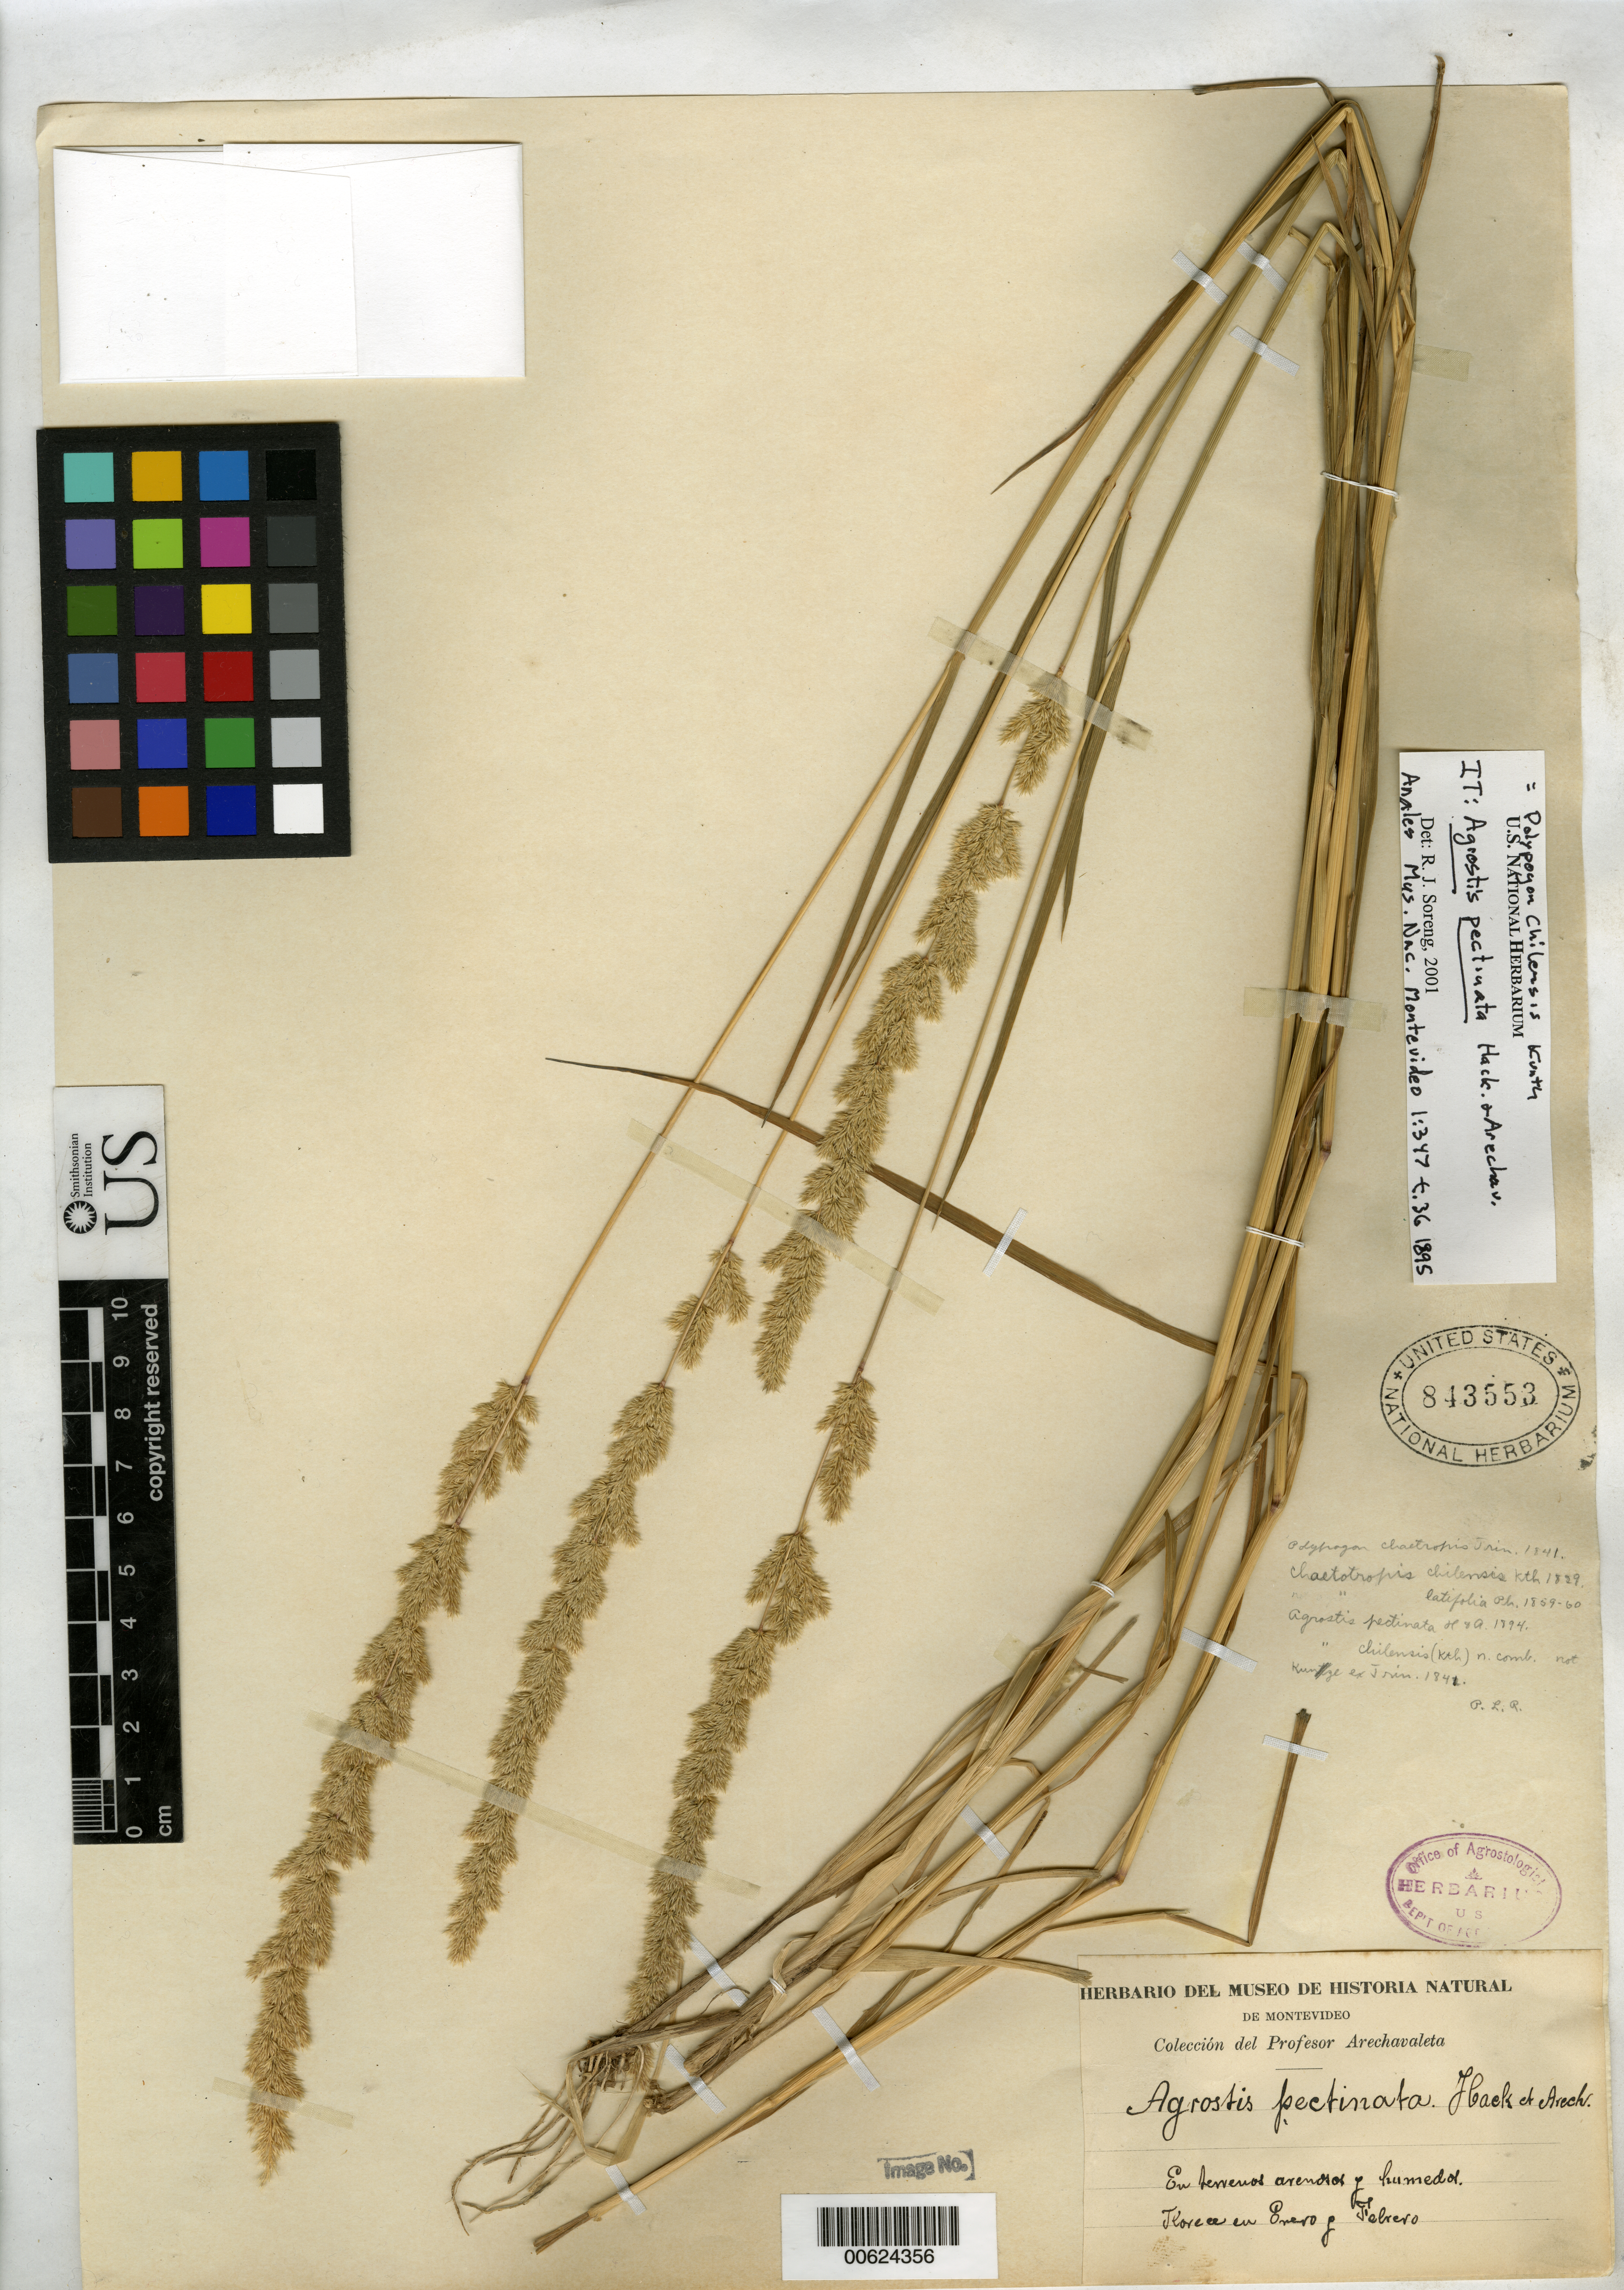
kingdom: Plantae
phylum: Tracheophyta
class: Liliopsida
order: Poales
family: Poaceae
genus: Agrostis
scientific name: Agrostis pectinata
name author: Hack. & Arechav.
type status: Syntype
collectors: J. Arechavaleta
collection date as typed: Jan ---- to -- Feb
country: Uruguay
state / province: Montevideo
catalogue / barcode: US 843553